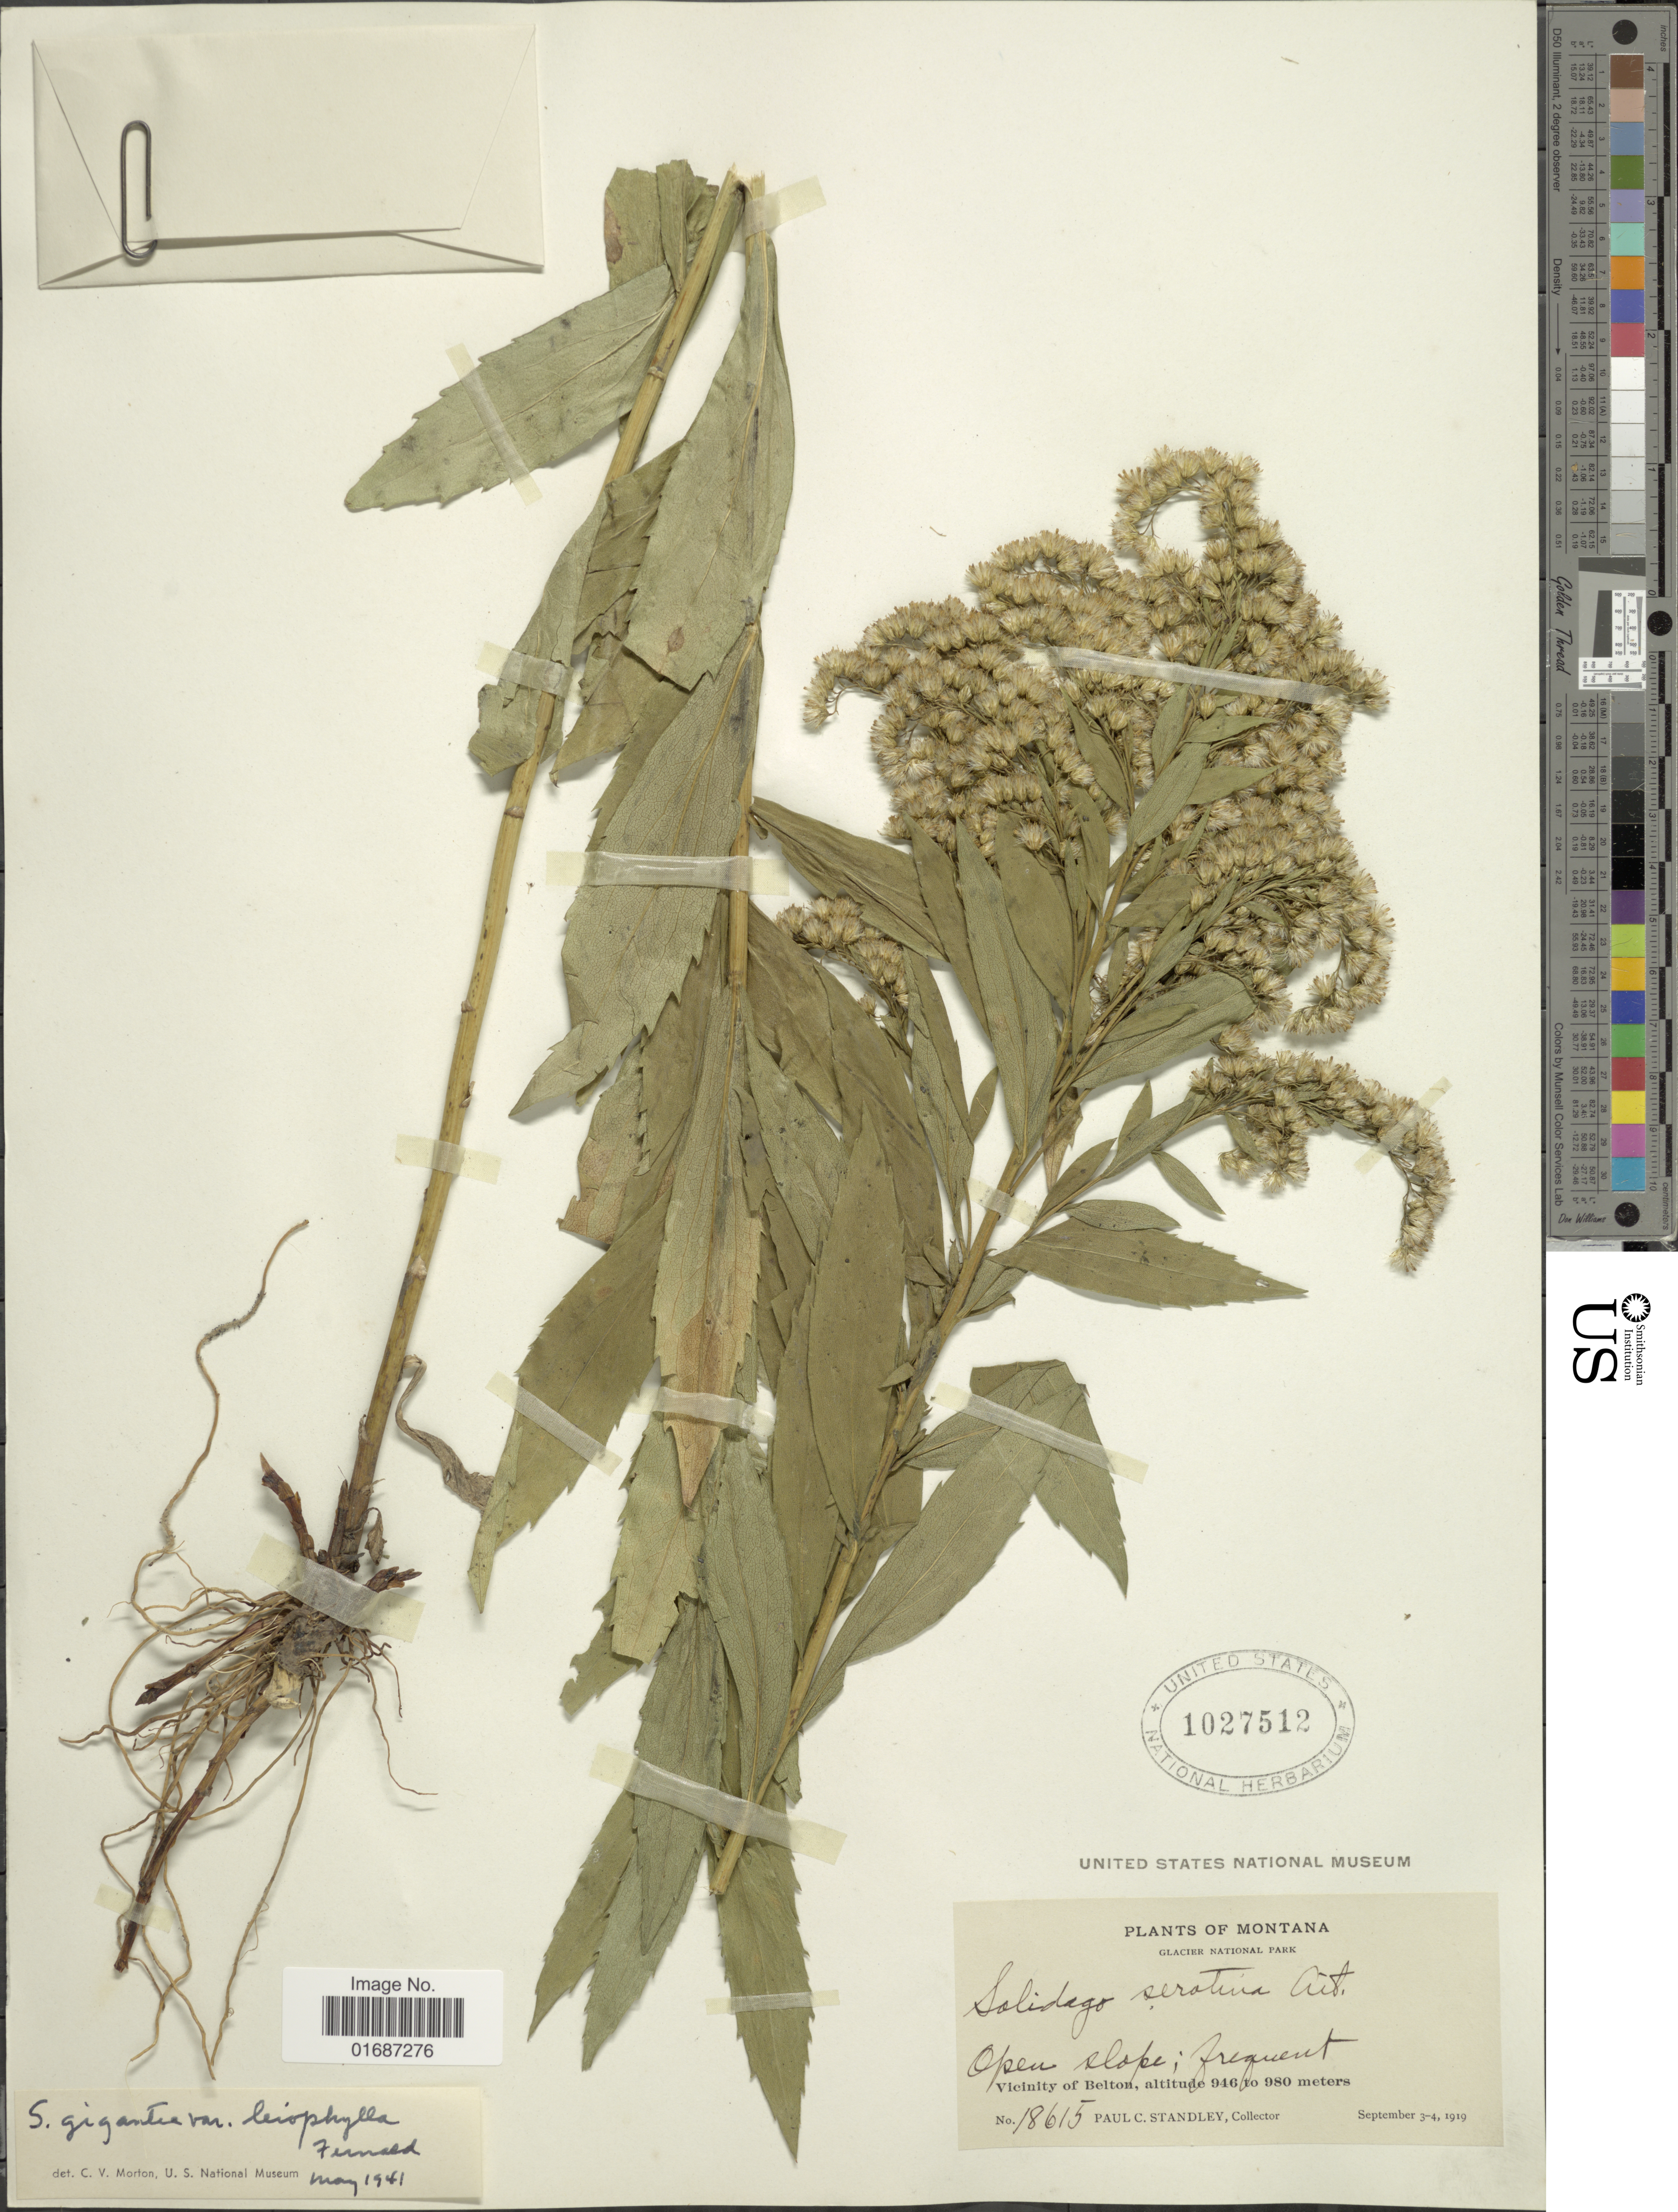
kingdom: Plantae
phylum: Tracheophyta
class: Magnoliopsida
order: Asterales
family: Asteraceae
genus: Solidago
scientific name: Solidago gigantea var. leiophylla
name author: Fernald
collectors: P. C. Standley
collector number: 18615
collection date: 1919-09-03/1919-09-04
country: United States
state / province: Montana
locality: Glacier National Park,Vicinity of Belton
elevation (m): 946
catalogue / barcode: US 1027512